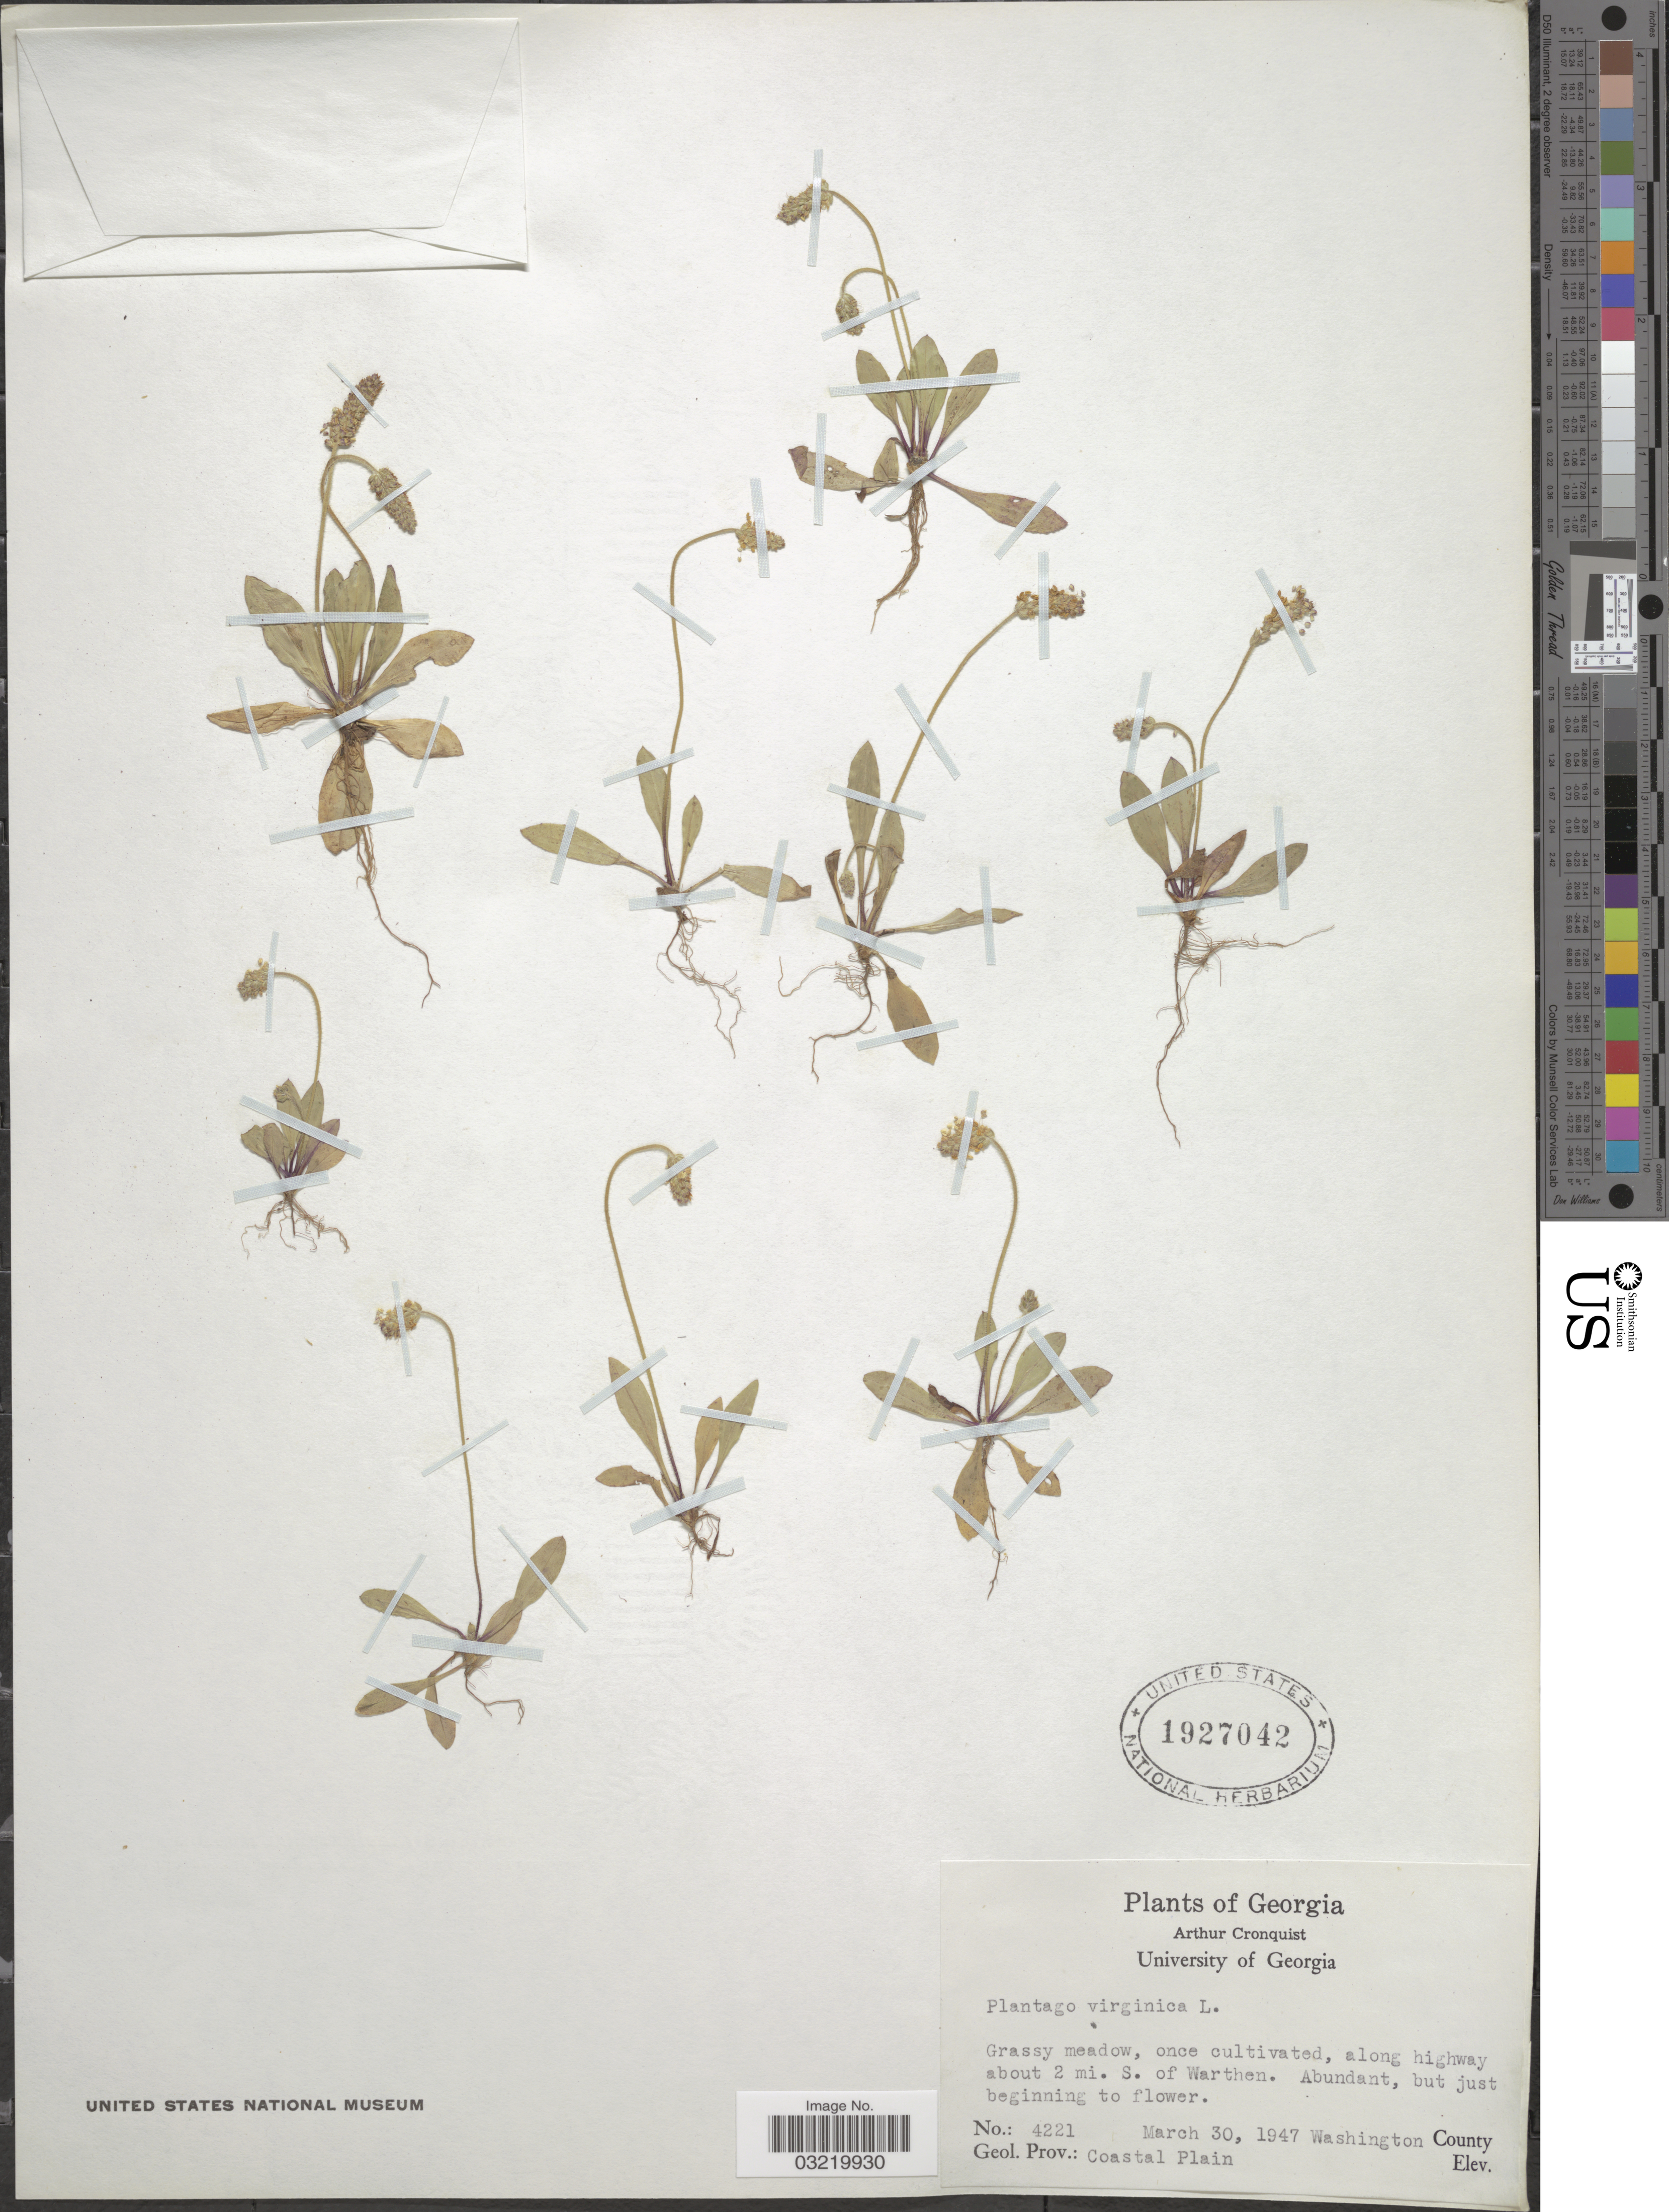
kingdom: Plantae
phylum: Tracheophyta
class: Magnoliopsida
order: Lamiales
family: Plantaginaceae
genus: Plantago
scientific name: Plantago virginica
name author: L.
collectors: A. J. Cronquist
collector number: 4221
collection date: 1947-03-30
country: United States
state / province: Georgia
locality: Along highway about 2 mi. S. of Warthen. Washington County. Geol. Prov: Coastal Plain.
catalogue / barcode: US 1927042